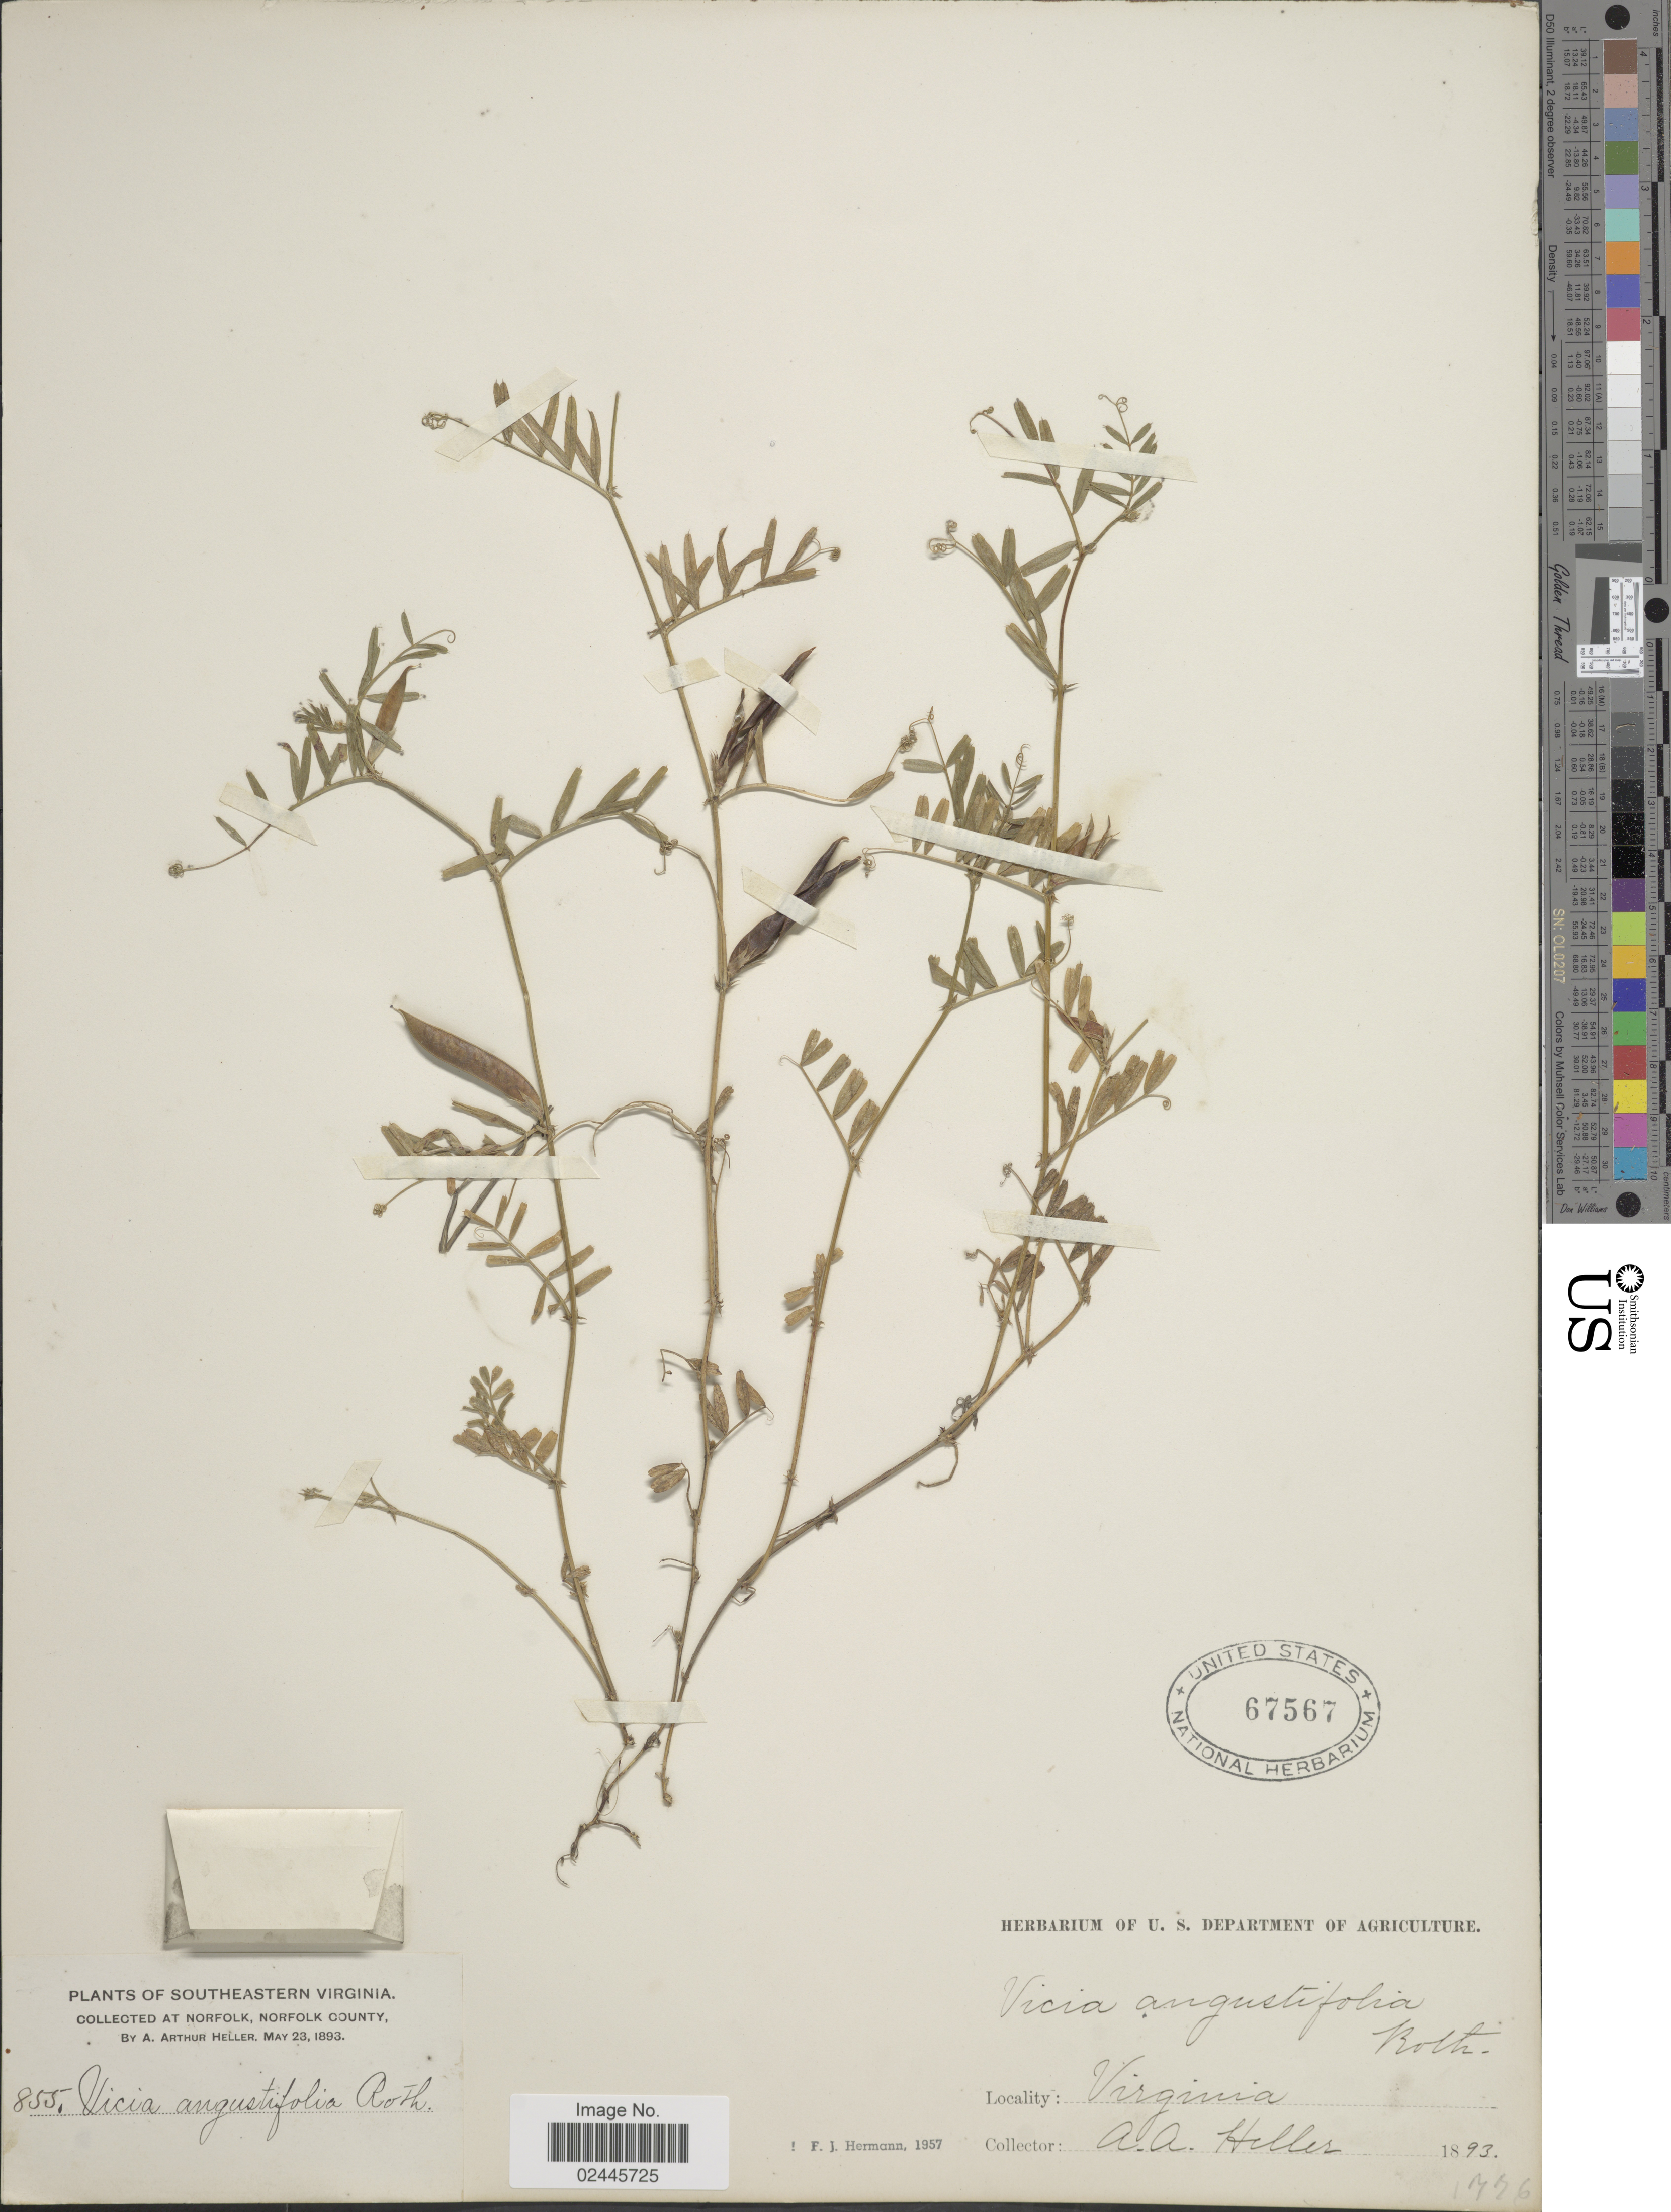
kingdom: Plantae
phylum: Tracheophyta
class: Magnoliopsida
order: Fabales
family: Fabaceae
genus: Vicia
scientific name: Vicia angustifolia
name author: L.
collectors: A. A. Heller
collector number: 885/1776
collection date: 1893-05-23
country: United States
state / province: Virginia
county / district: City of Norfolk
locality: Southeastern Virginia. At Norfolk, Norfolk County.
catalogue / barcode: US 67567